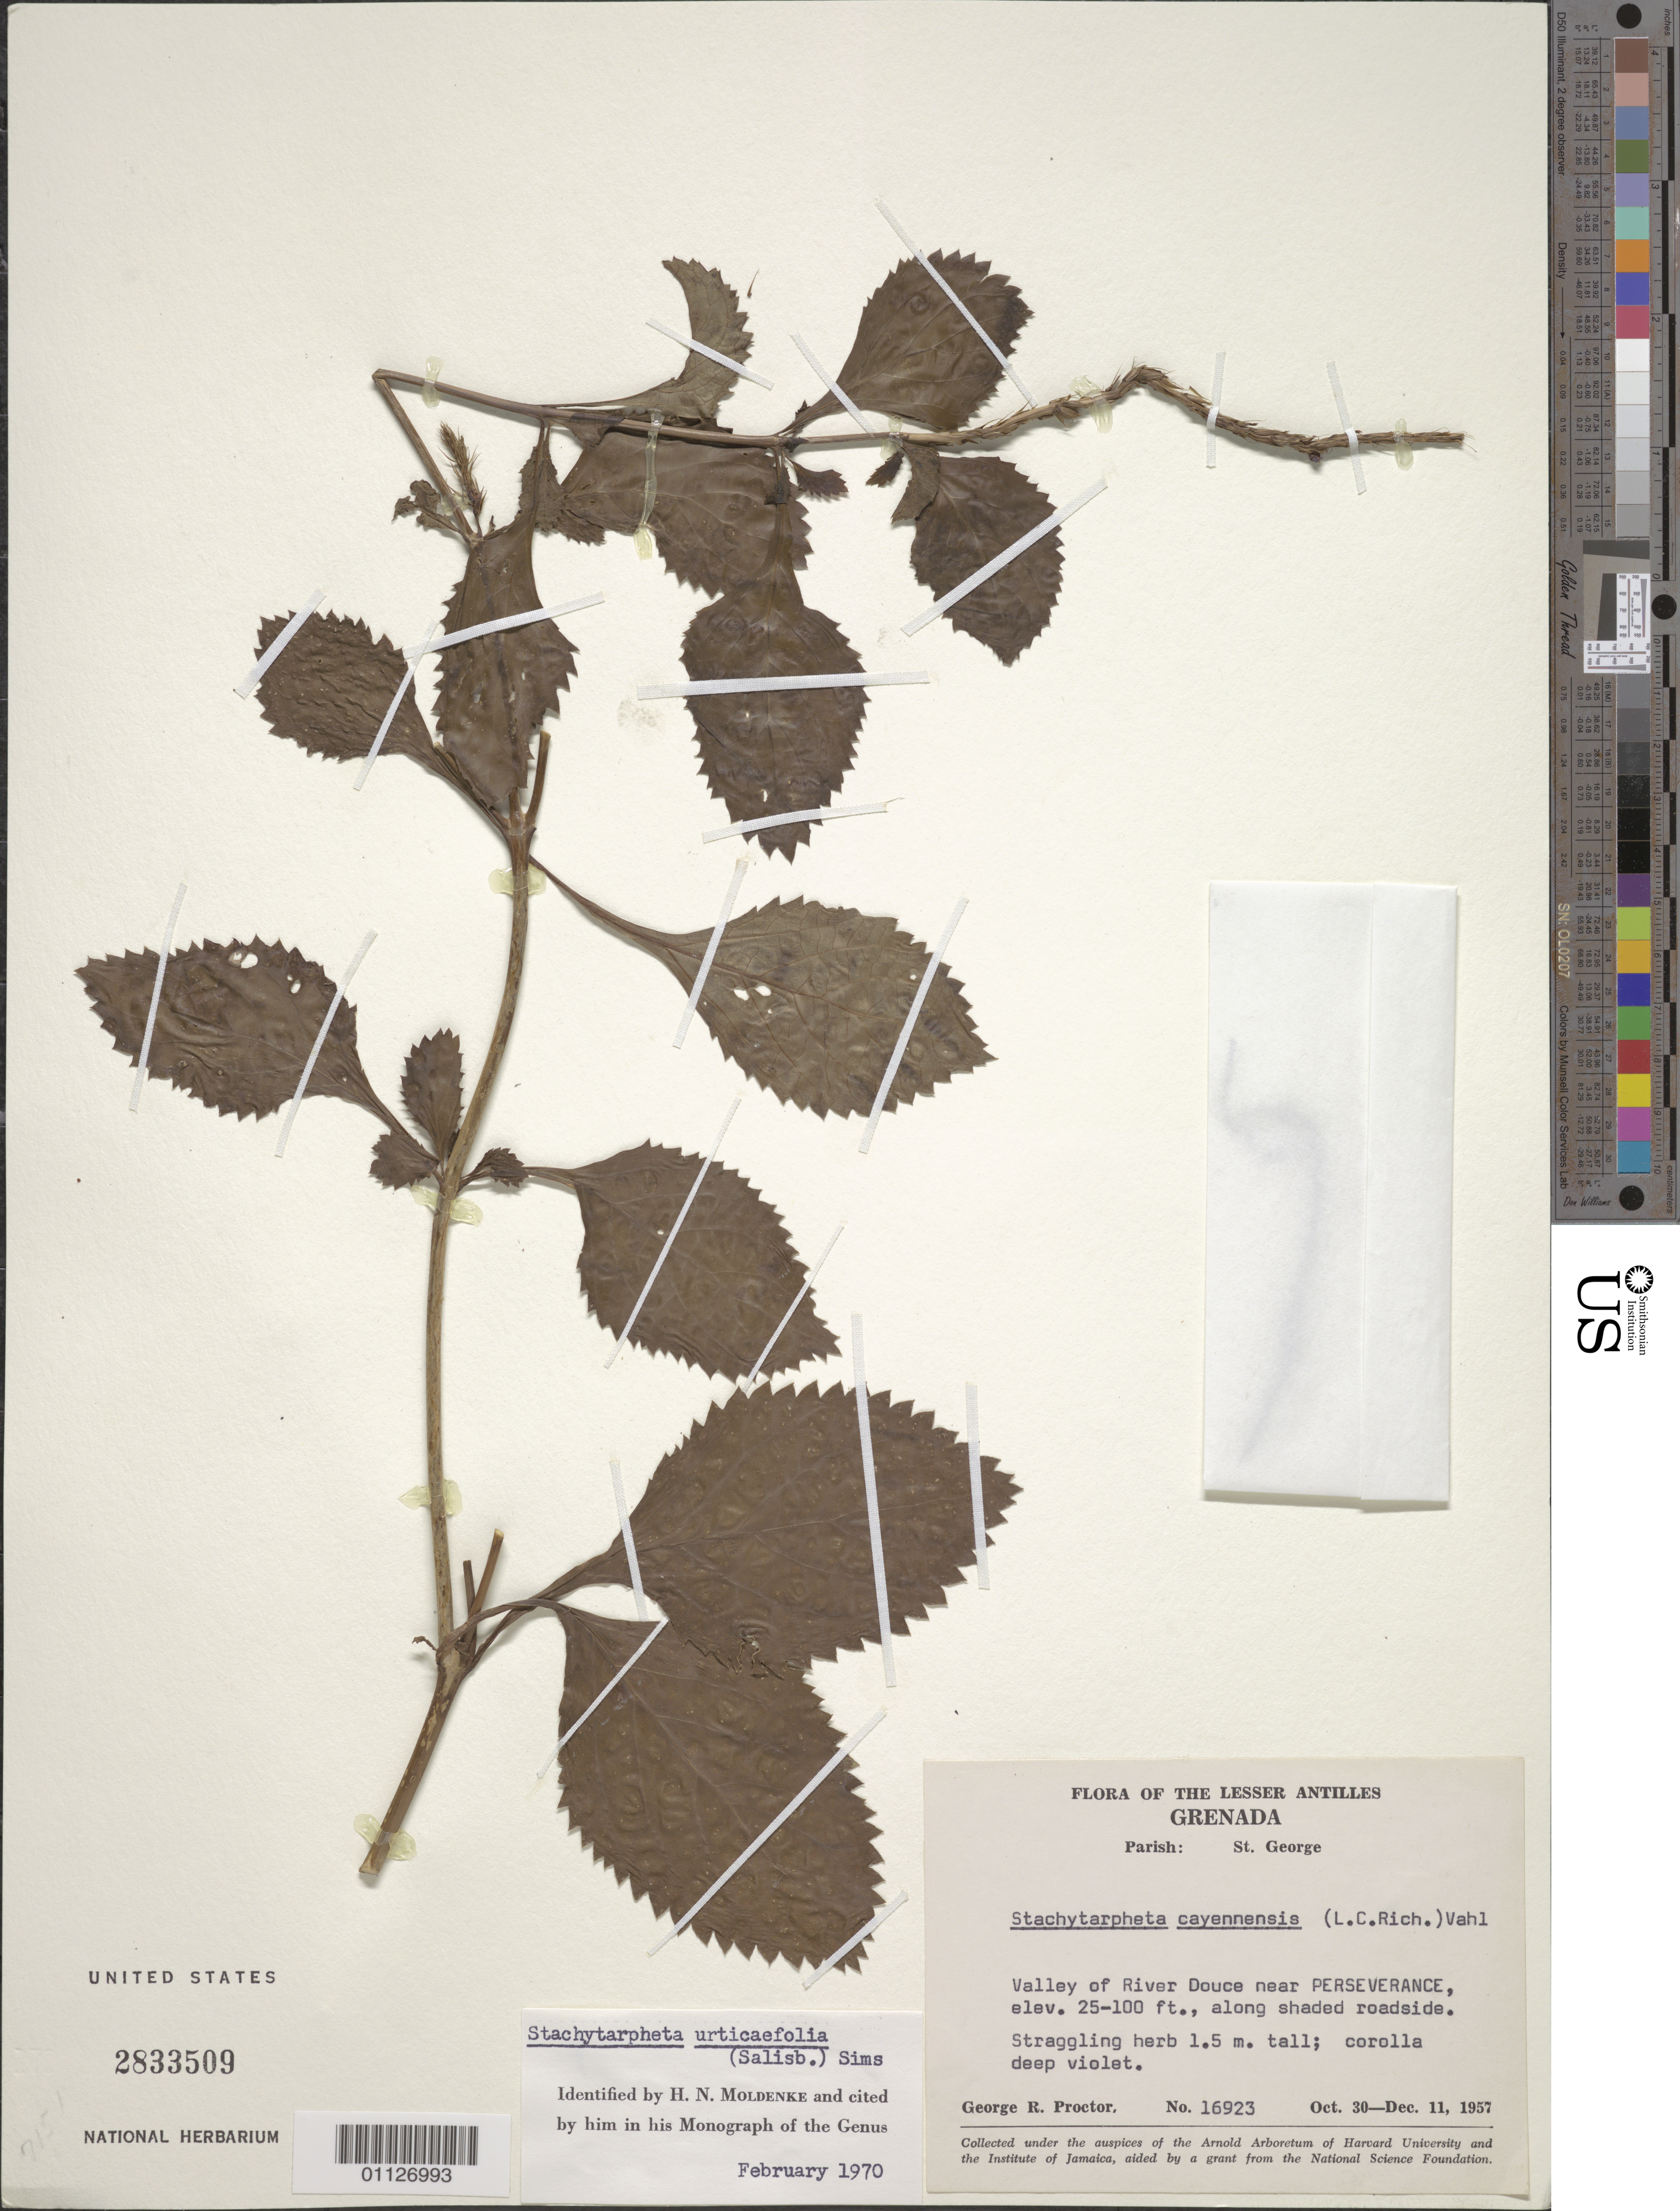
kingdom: Plantae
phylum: Tracheophyta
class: Magnoliopsida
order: Lamiales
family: Verbenaceae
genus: Stachytarpheta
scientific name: Stachytarpheta urticifolia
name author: Sims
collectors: G. R. Proctor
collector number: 16923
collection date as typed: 30 Oct 1957 to 11 Dec 1957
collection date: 1957-10-30/1957-12-11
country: Grenada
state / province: Saint George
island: Grenada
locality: Valley of River Douce nea Perseverance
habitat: along shaded roadside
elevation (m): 8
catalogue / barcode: US 2833509